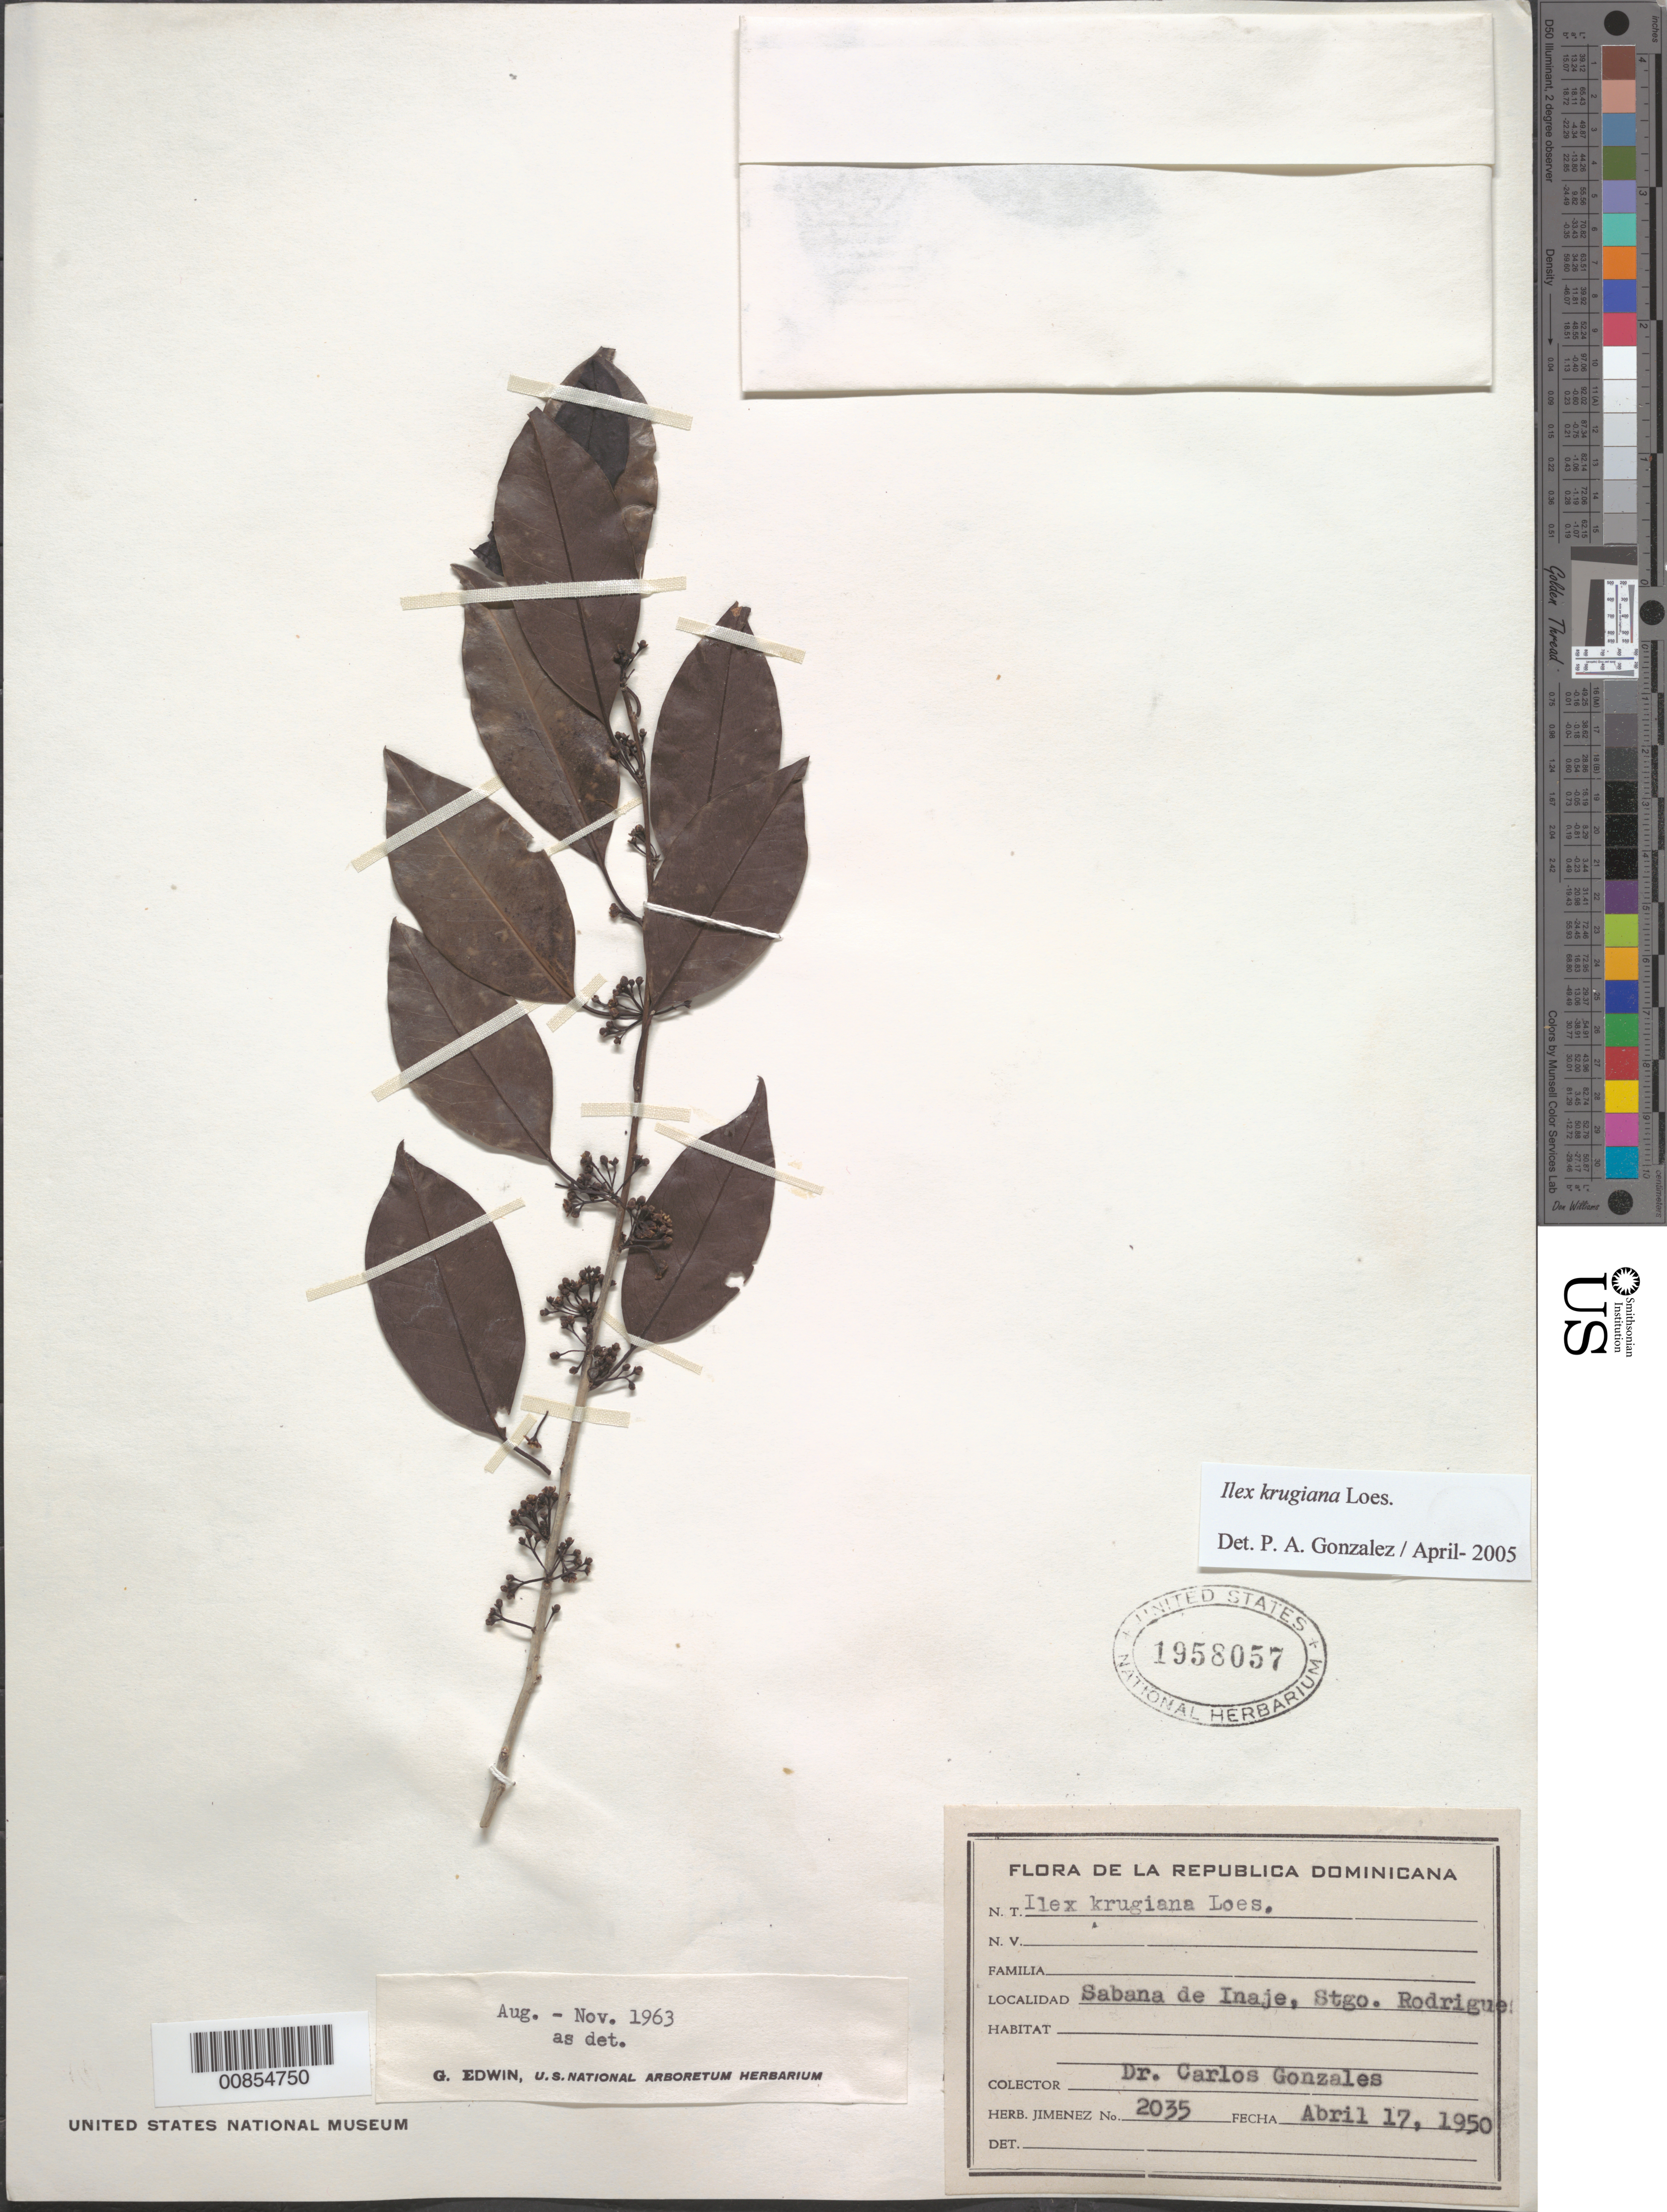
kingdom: Plantae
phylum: Tracheophyta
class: Magnoliopsida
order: Aquifoliales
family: Aquifoliaceae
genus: Ilex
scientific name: Ilex krugiana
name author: Loes.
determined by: González, P. A.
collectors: C. Gonzalez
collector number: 2035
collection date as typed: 17 Apr 1950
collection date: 1950-04-17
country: Dominican Republic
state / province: Santiago Rodríguez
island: Hispaniola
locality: Sabana de Inaje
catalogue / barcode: US 1958057